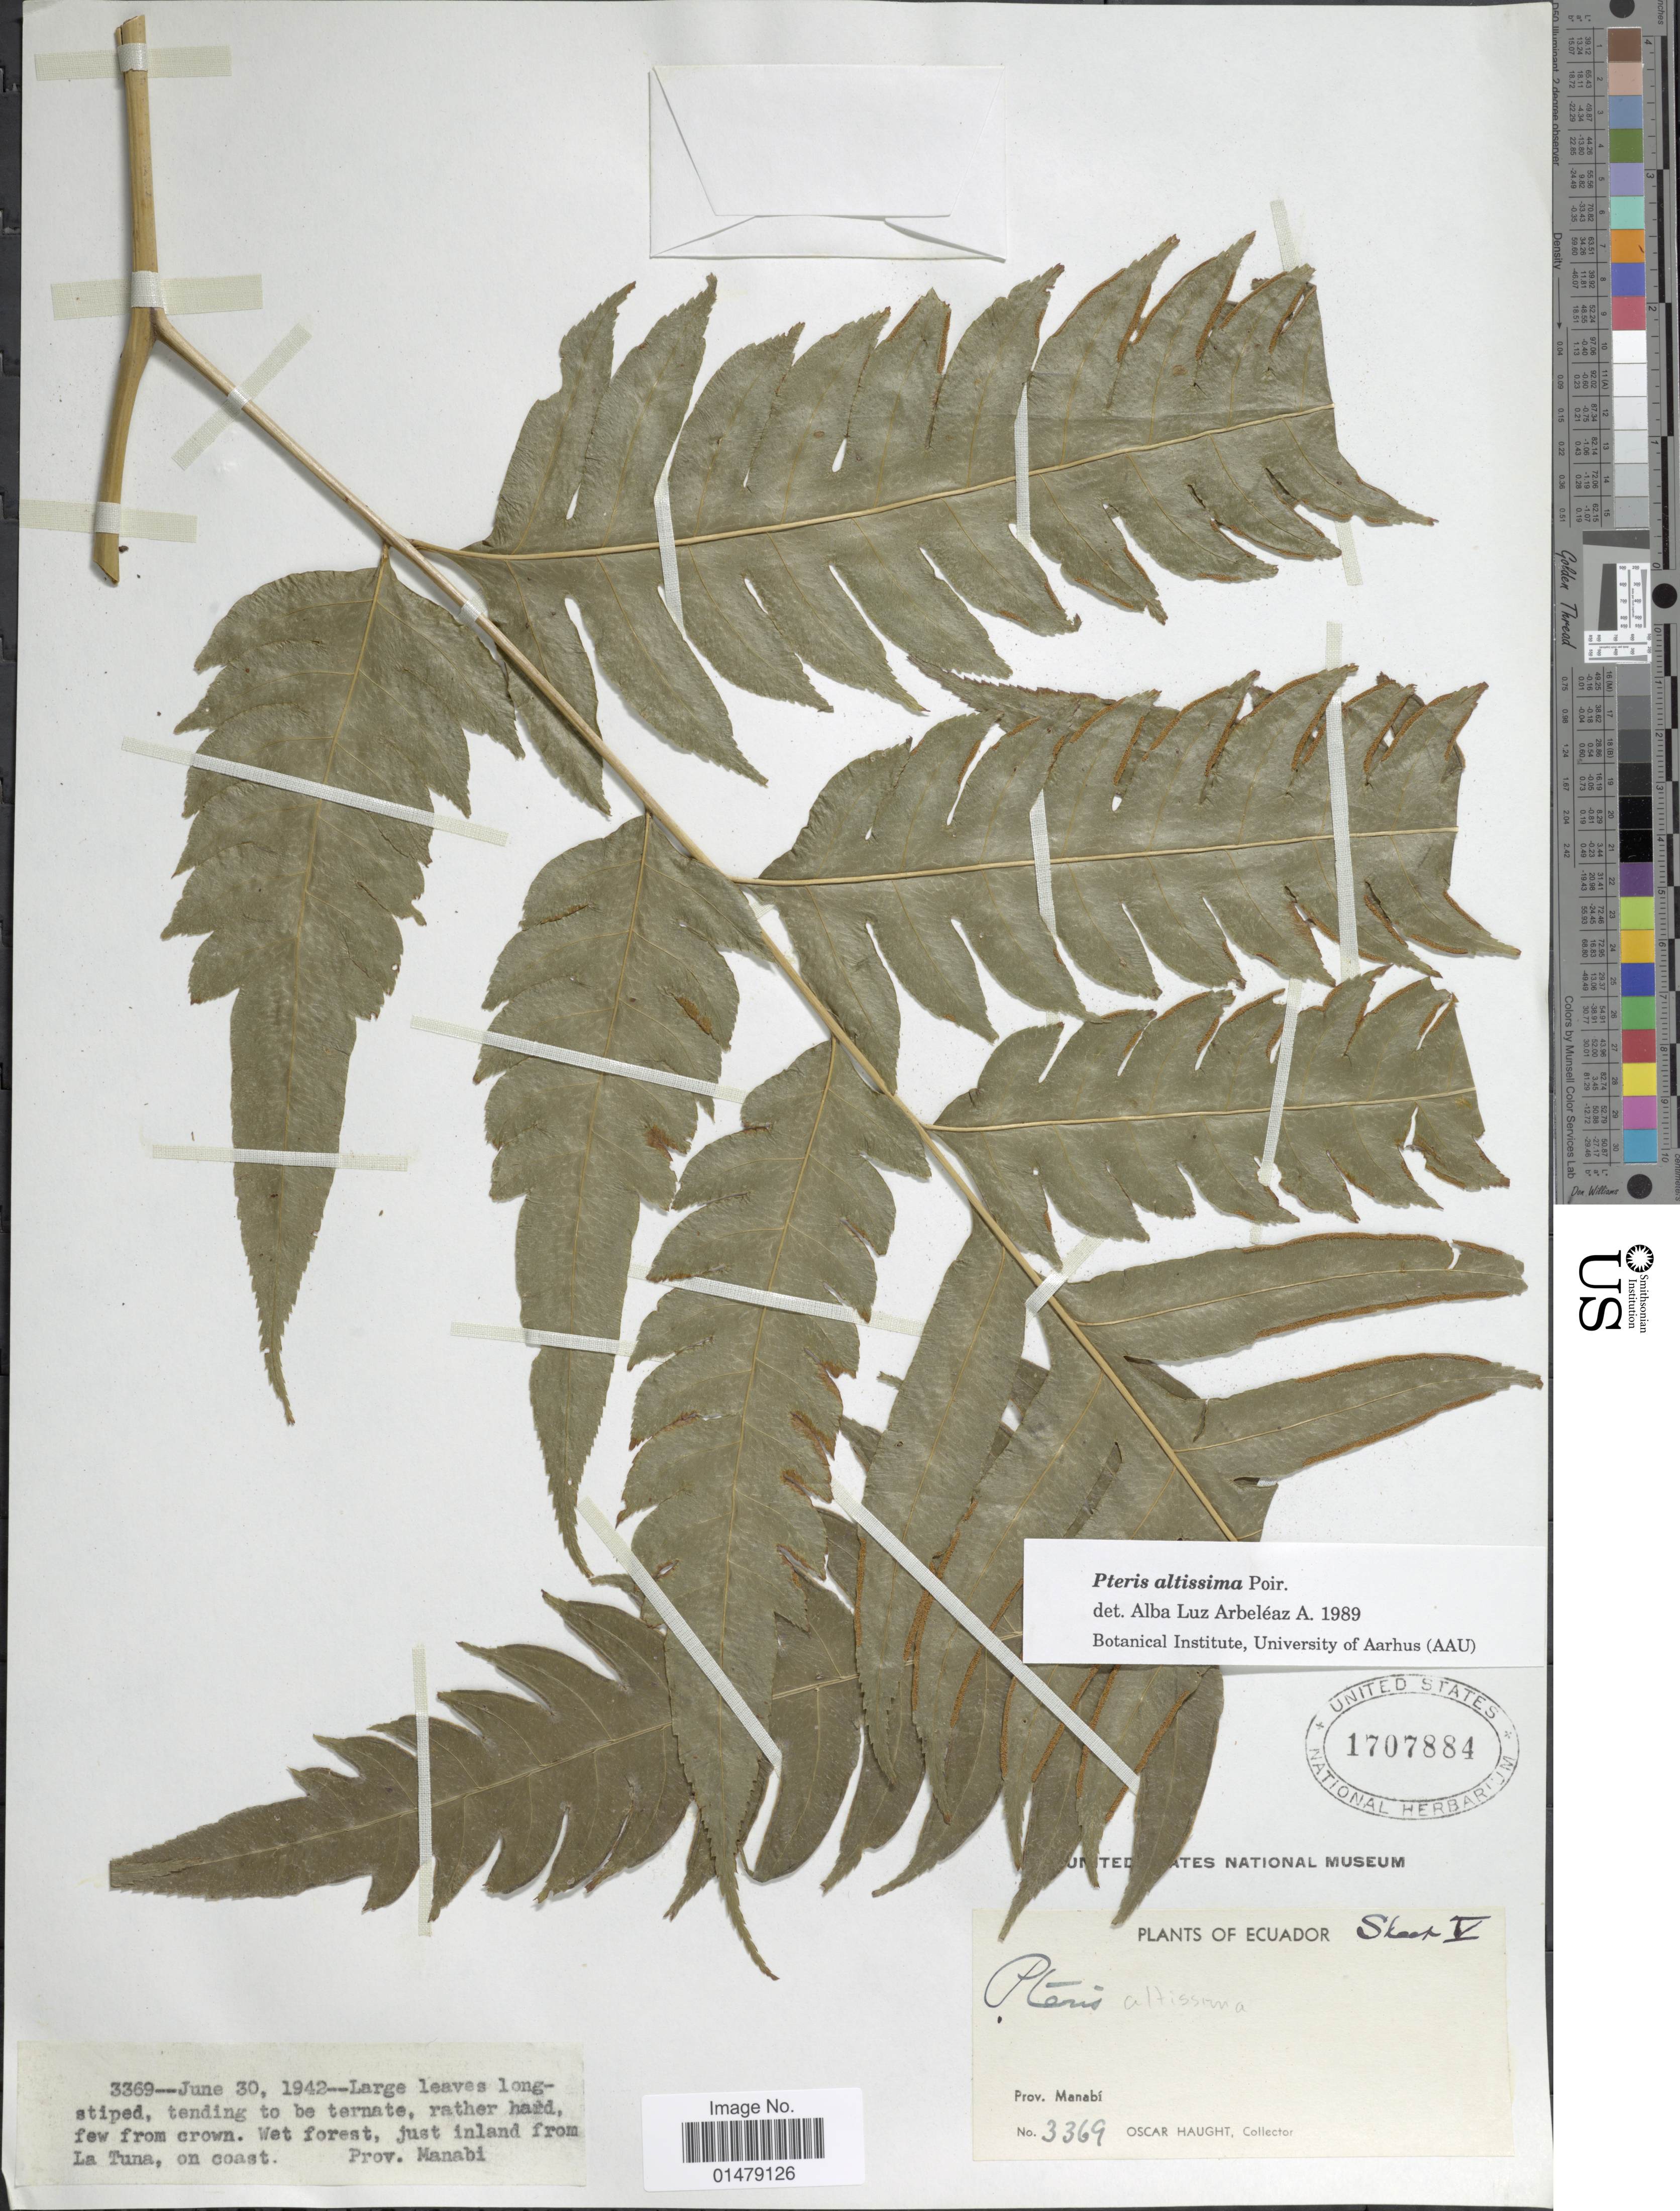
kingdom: Plantae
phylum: Tracheophyta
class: Polypodiopsida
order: Polypodiales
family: Pteridaceae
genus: Pteris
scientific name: Pteris altissima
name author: Poir.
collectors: O. L. Haught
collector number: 3369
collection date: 1942-06-30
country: Ecuador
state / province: Manabí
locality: Prov. Manabi. Just inland from La Tuna, on coast.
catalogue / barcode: US 1707884